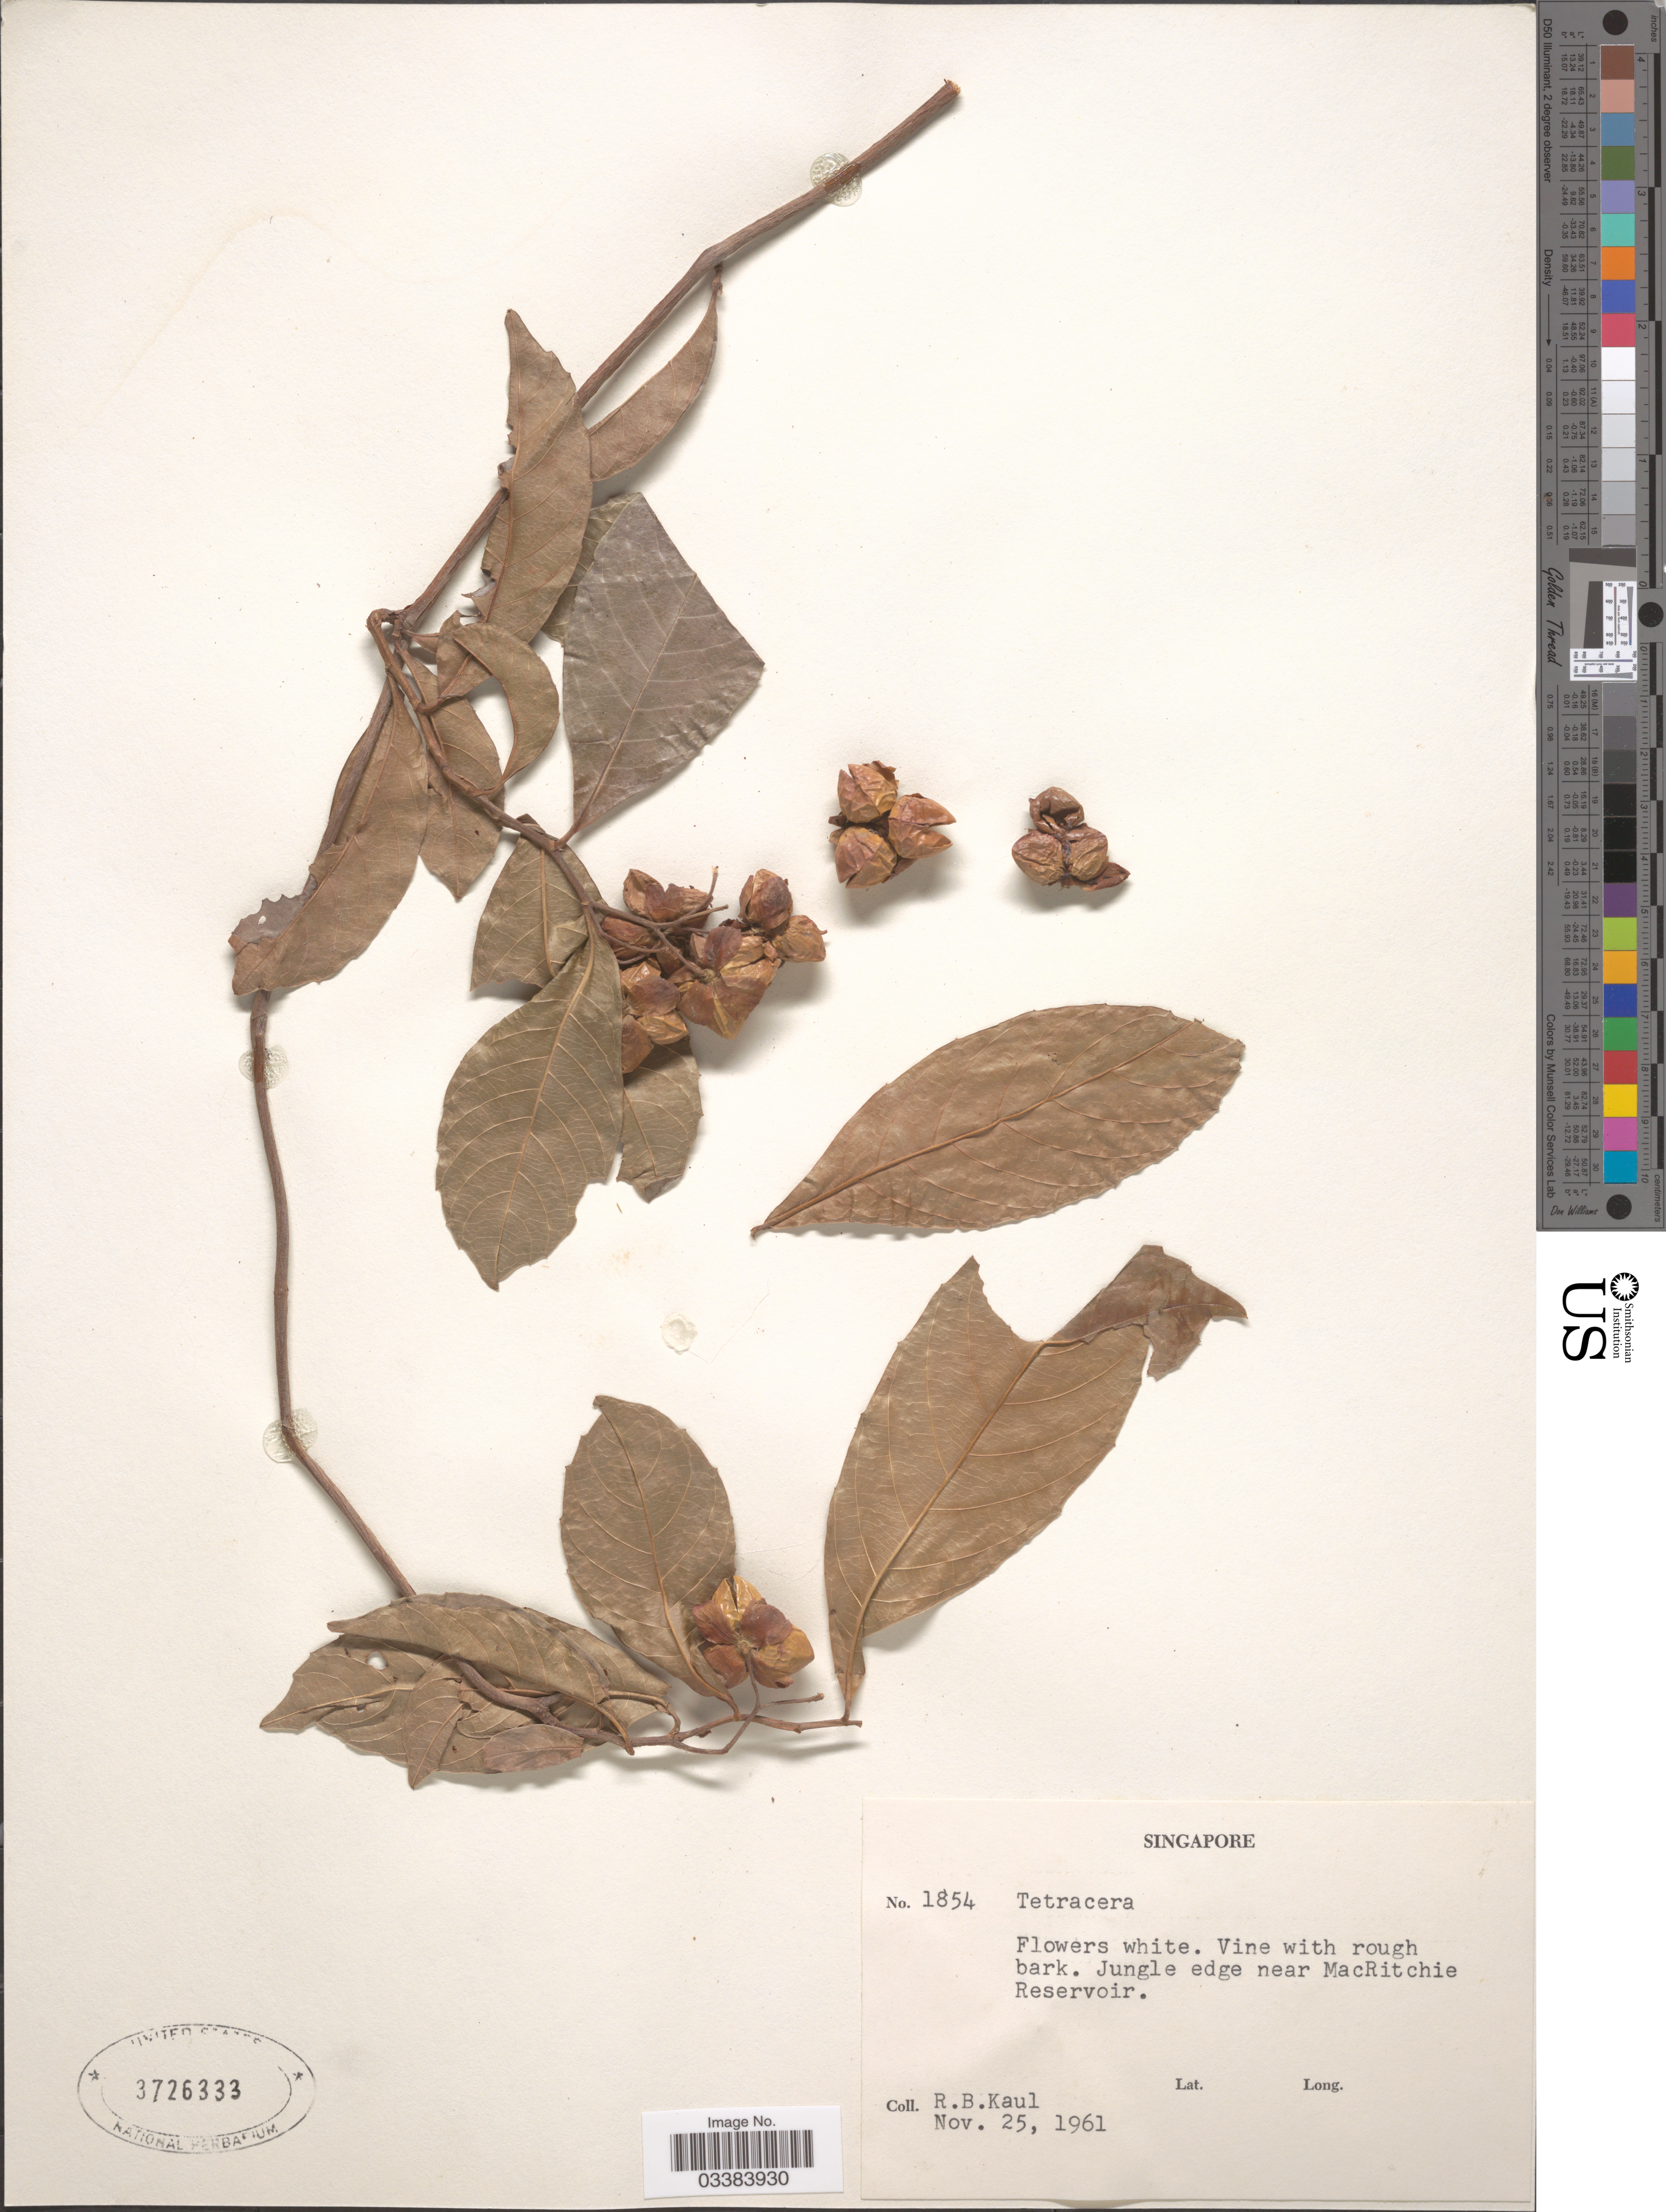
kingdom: Plantae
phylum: Tracheophyta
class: Magnoliopsida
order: Dilleniales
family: Dilleniaceae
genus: Tetracera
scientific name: Tetracera sp.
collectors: R. Kaul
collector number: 1854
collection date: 1961-11-25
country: Singapore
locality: Jungle edge near MacRitchie Reservoir.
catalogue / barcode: US 3726333